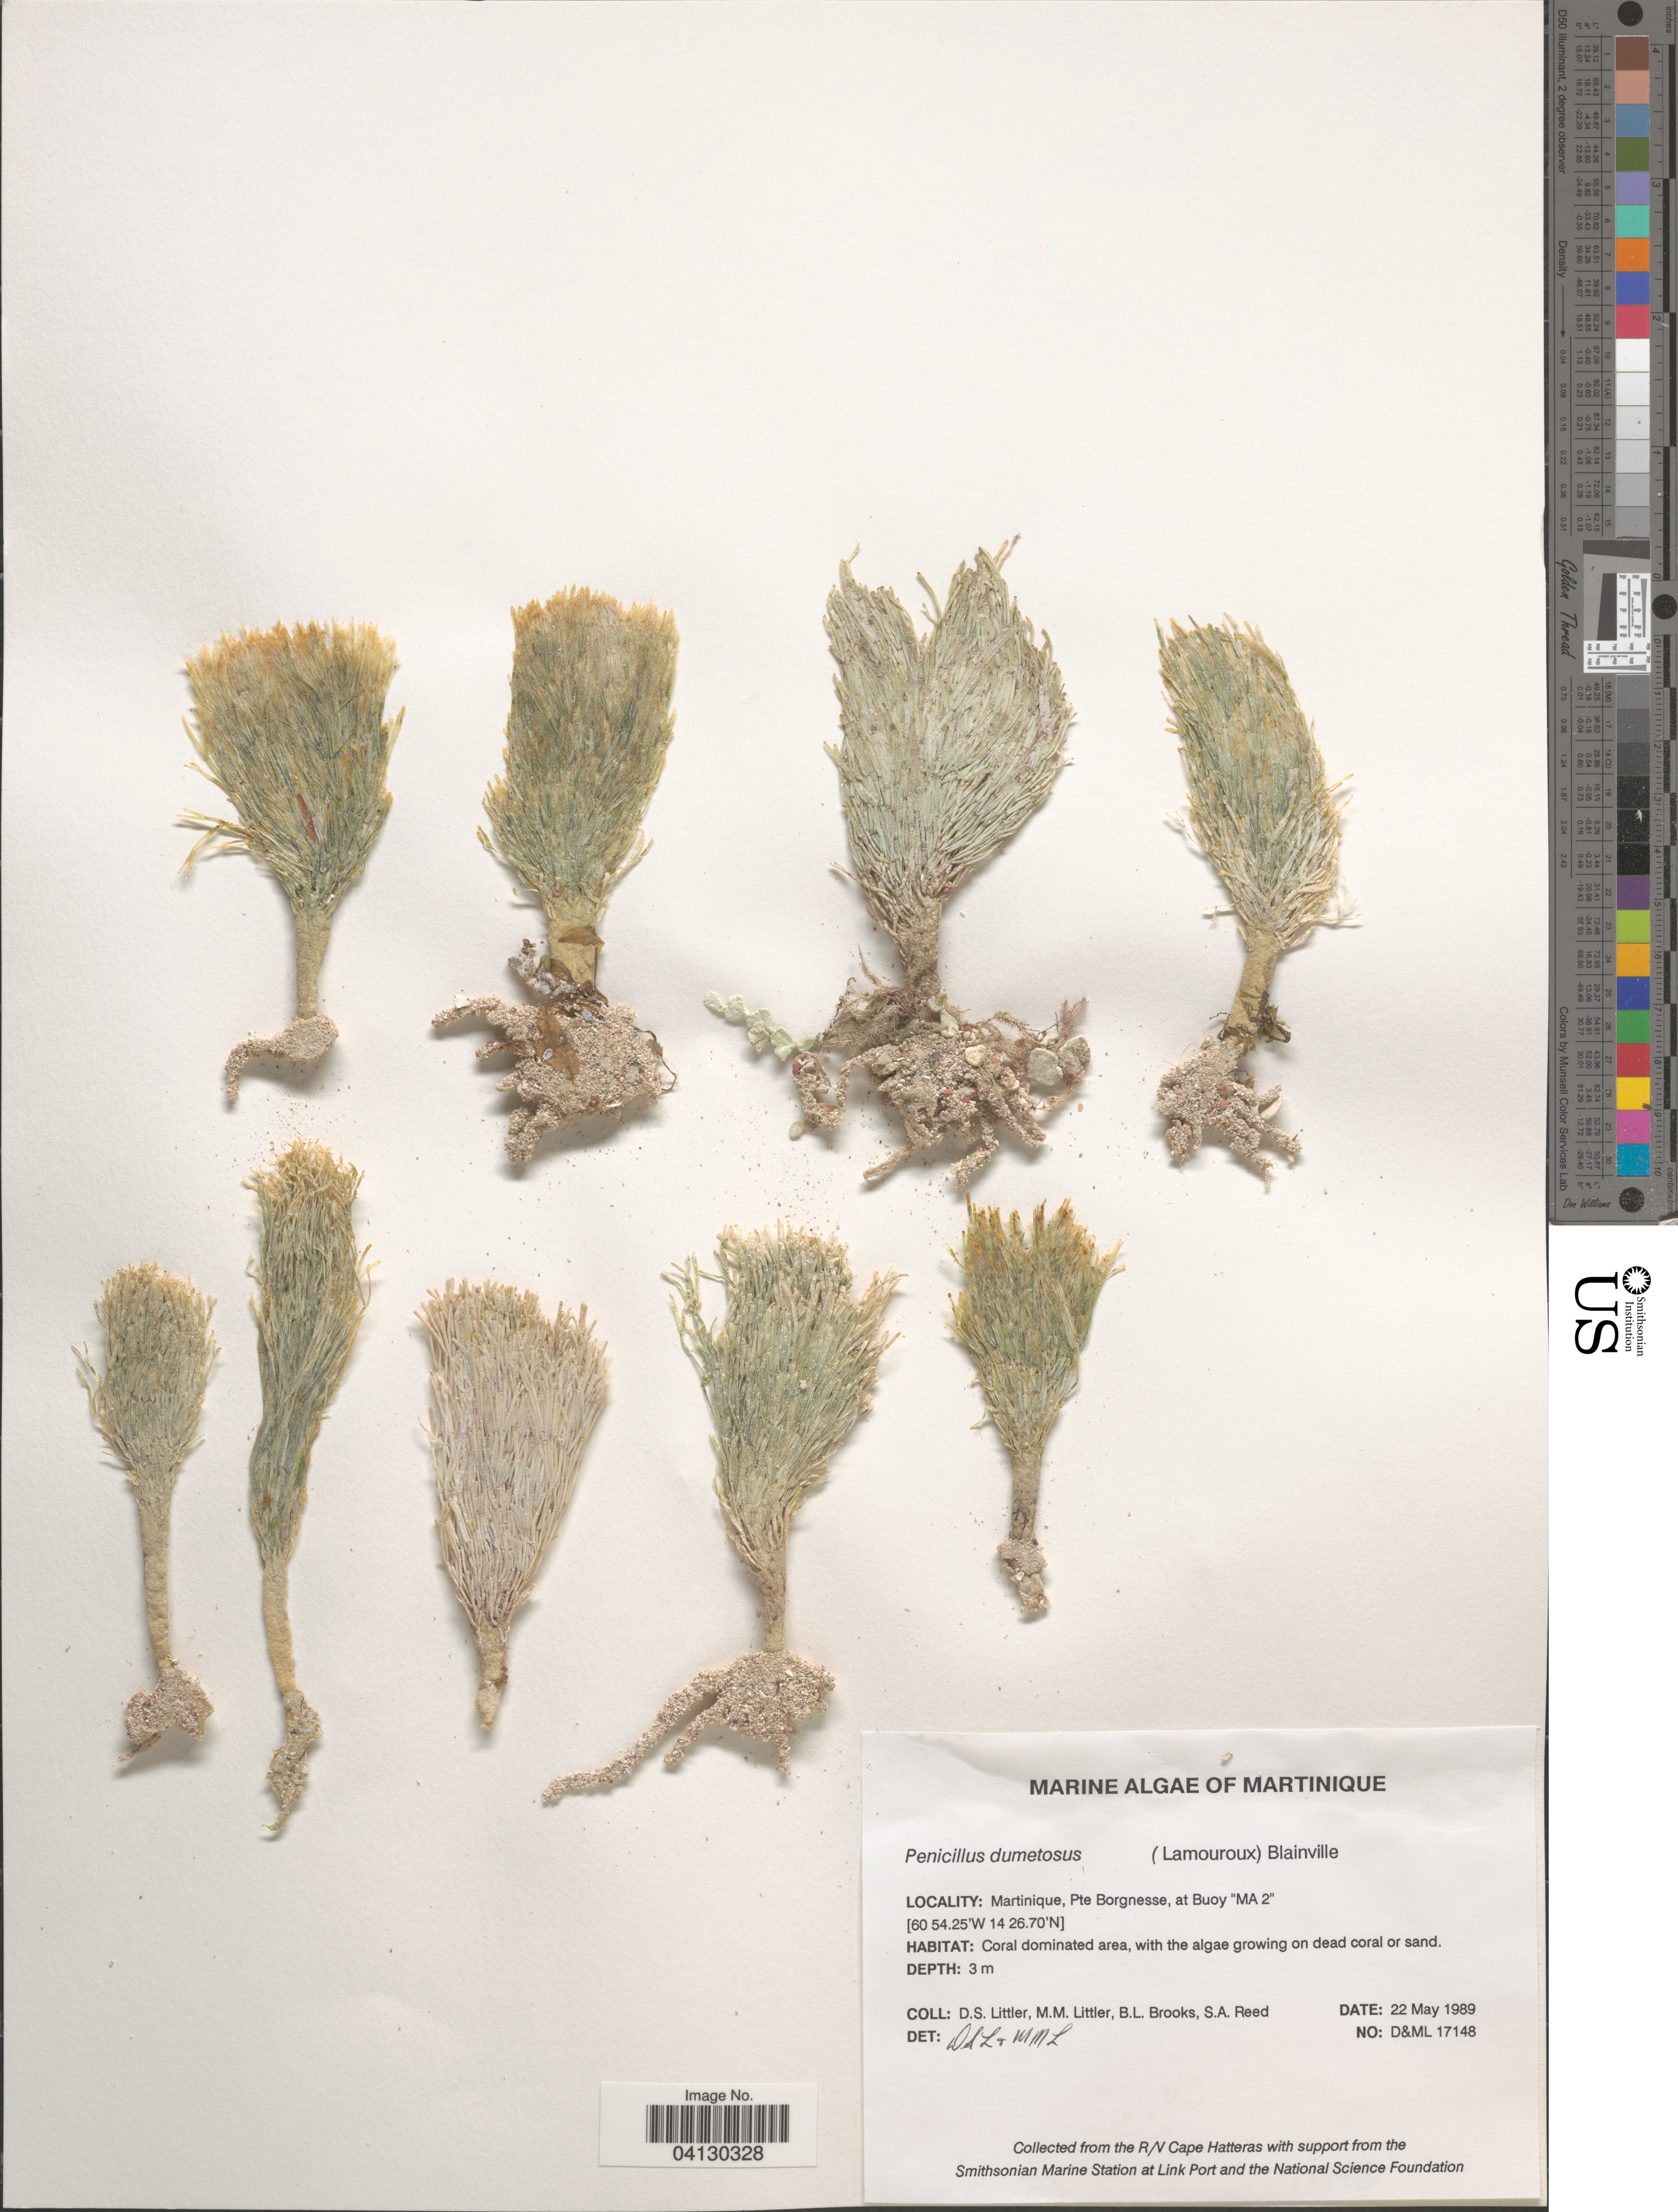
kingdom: Plantae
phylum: Chlorophyta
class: Ulvophyceae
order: Bryopsidales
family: Udoteaceae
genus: Penicillus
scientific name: Penicillus dumetosus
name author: (J.V.Lamouroux) Blainville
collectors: D. S. Littler, B. Brooks & S. Reed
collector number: D&ML17148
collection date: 1989-05-22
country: Martinique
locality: Pte Borgnesse, at Buoy "MA 2".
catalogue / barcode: US 328949